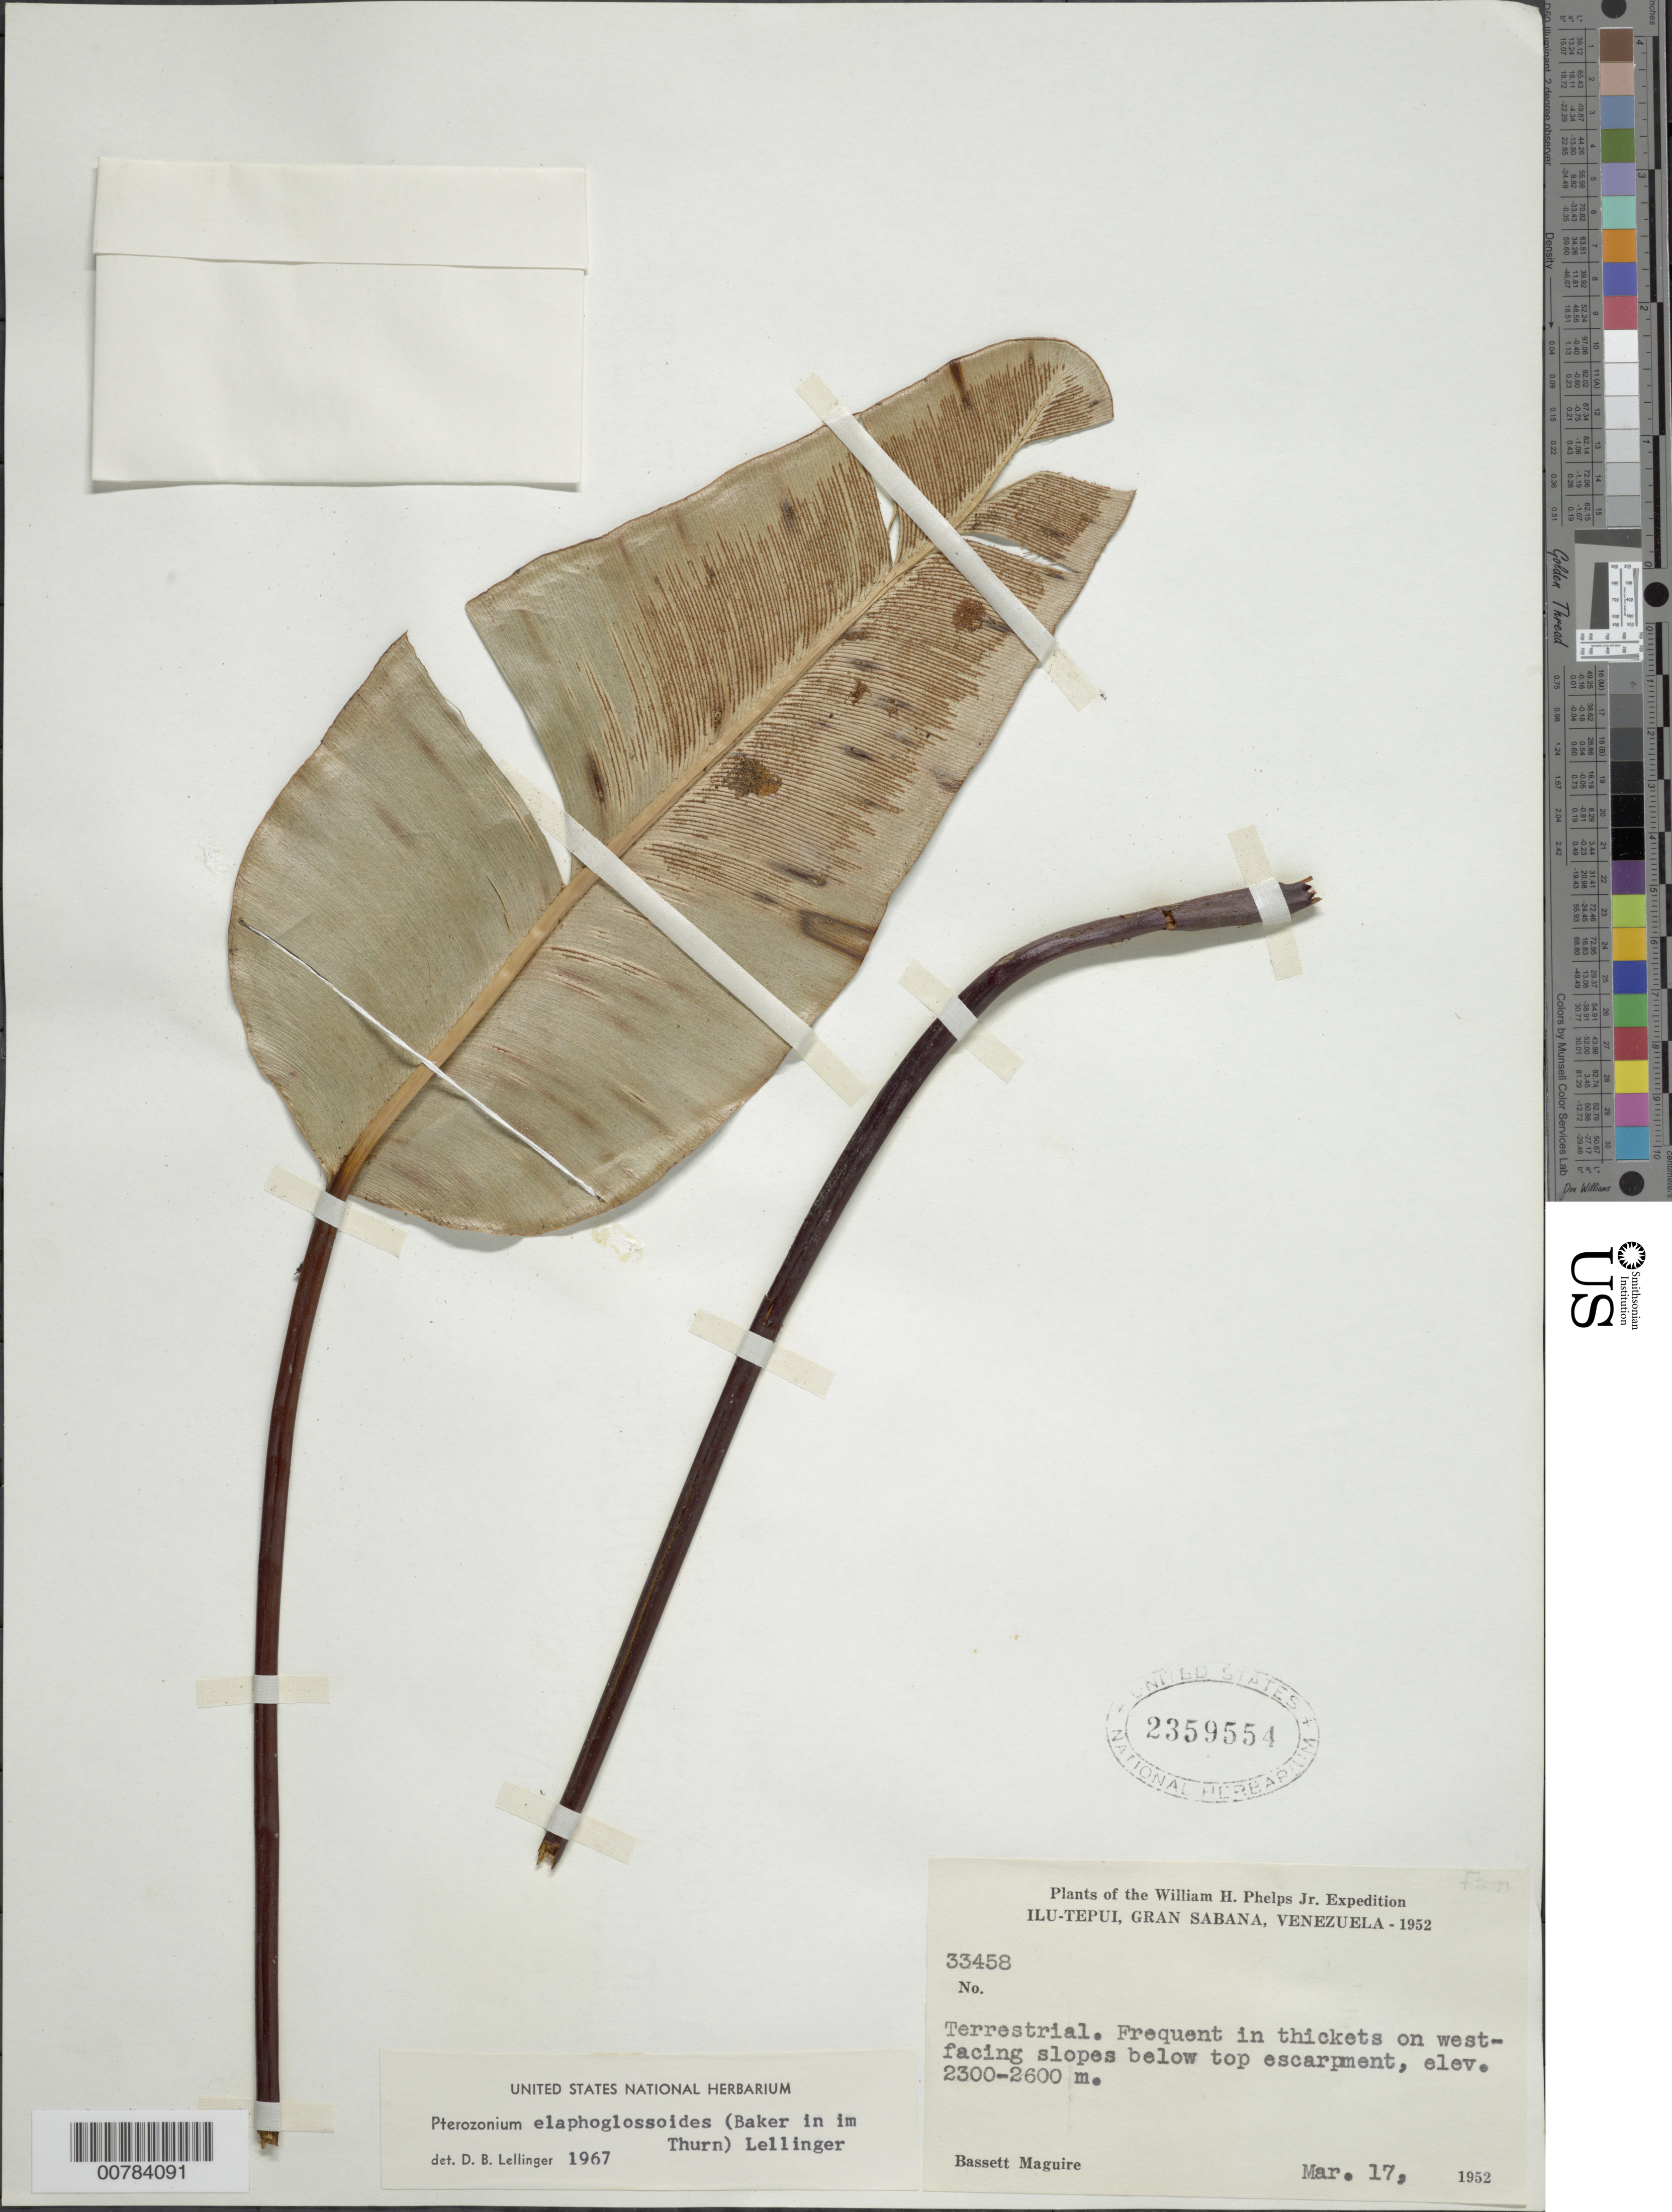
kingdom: Plantae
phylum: Tracheophyta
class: Polypodiopsida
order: Polypodiales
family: Pteridaceae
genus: Pterozonium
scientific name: Pterozonium elaphoglossoides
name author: (Baker) Lellinger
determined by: Lellinger, David B., (BOT), Smithsonian Institution - National Museum of Natural History (UNITED STATES)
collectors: B. Maguire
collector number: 33458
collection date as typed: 17-Mar-52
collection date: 1952-03-17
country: Venezuela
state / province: Bolívar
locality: Gran Sabana, Ilu-tepuí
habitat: W-facing slopes below top escarpment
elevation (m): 2300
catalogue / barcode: US 2359554